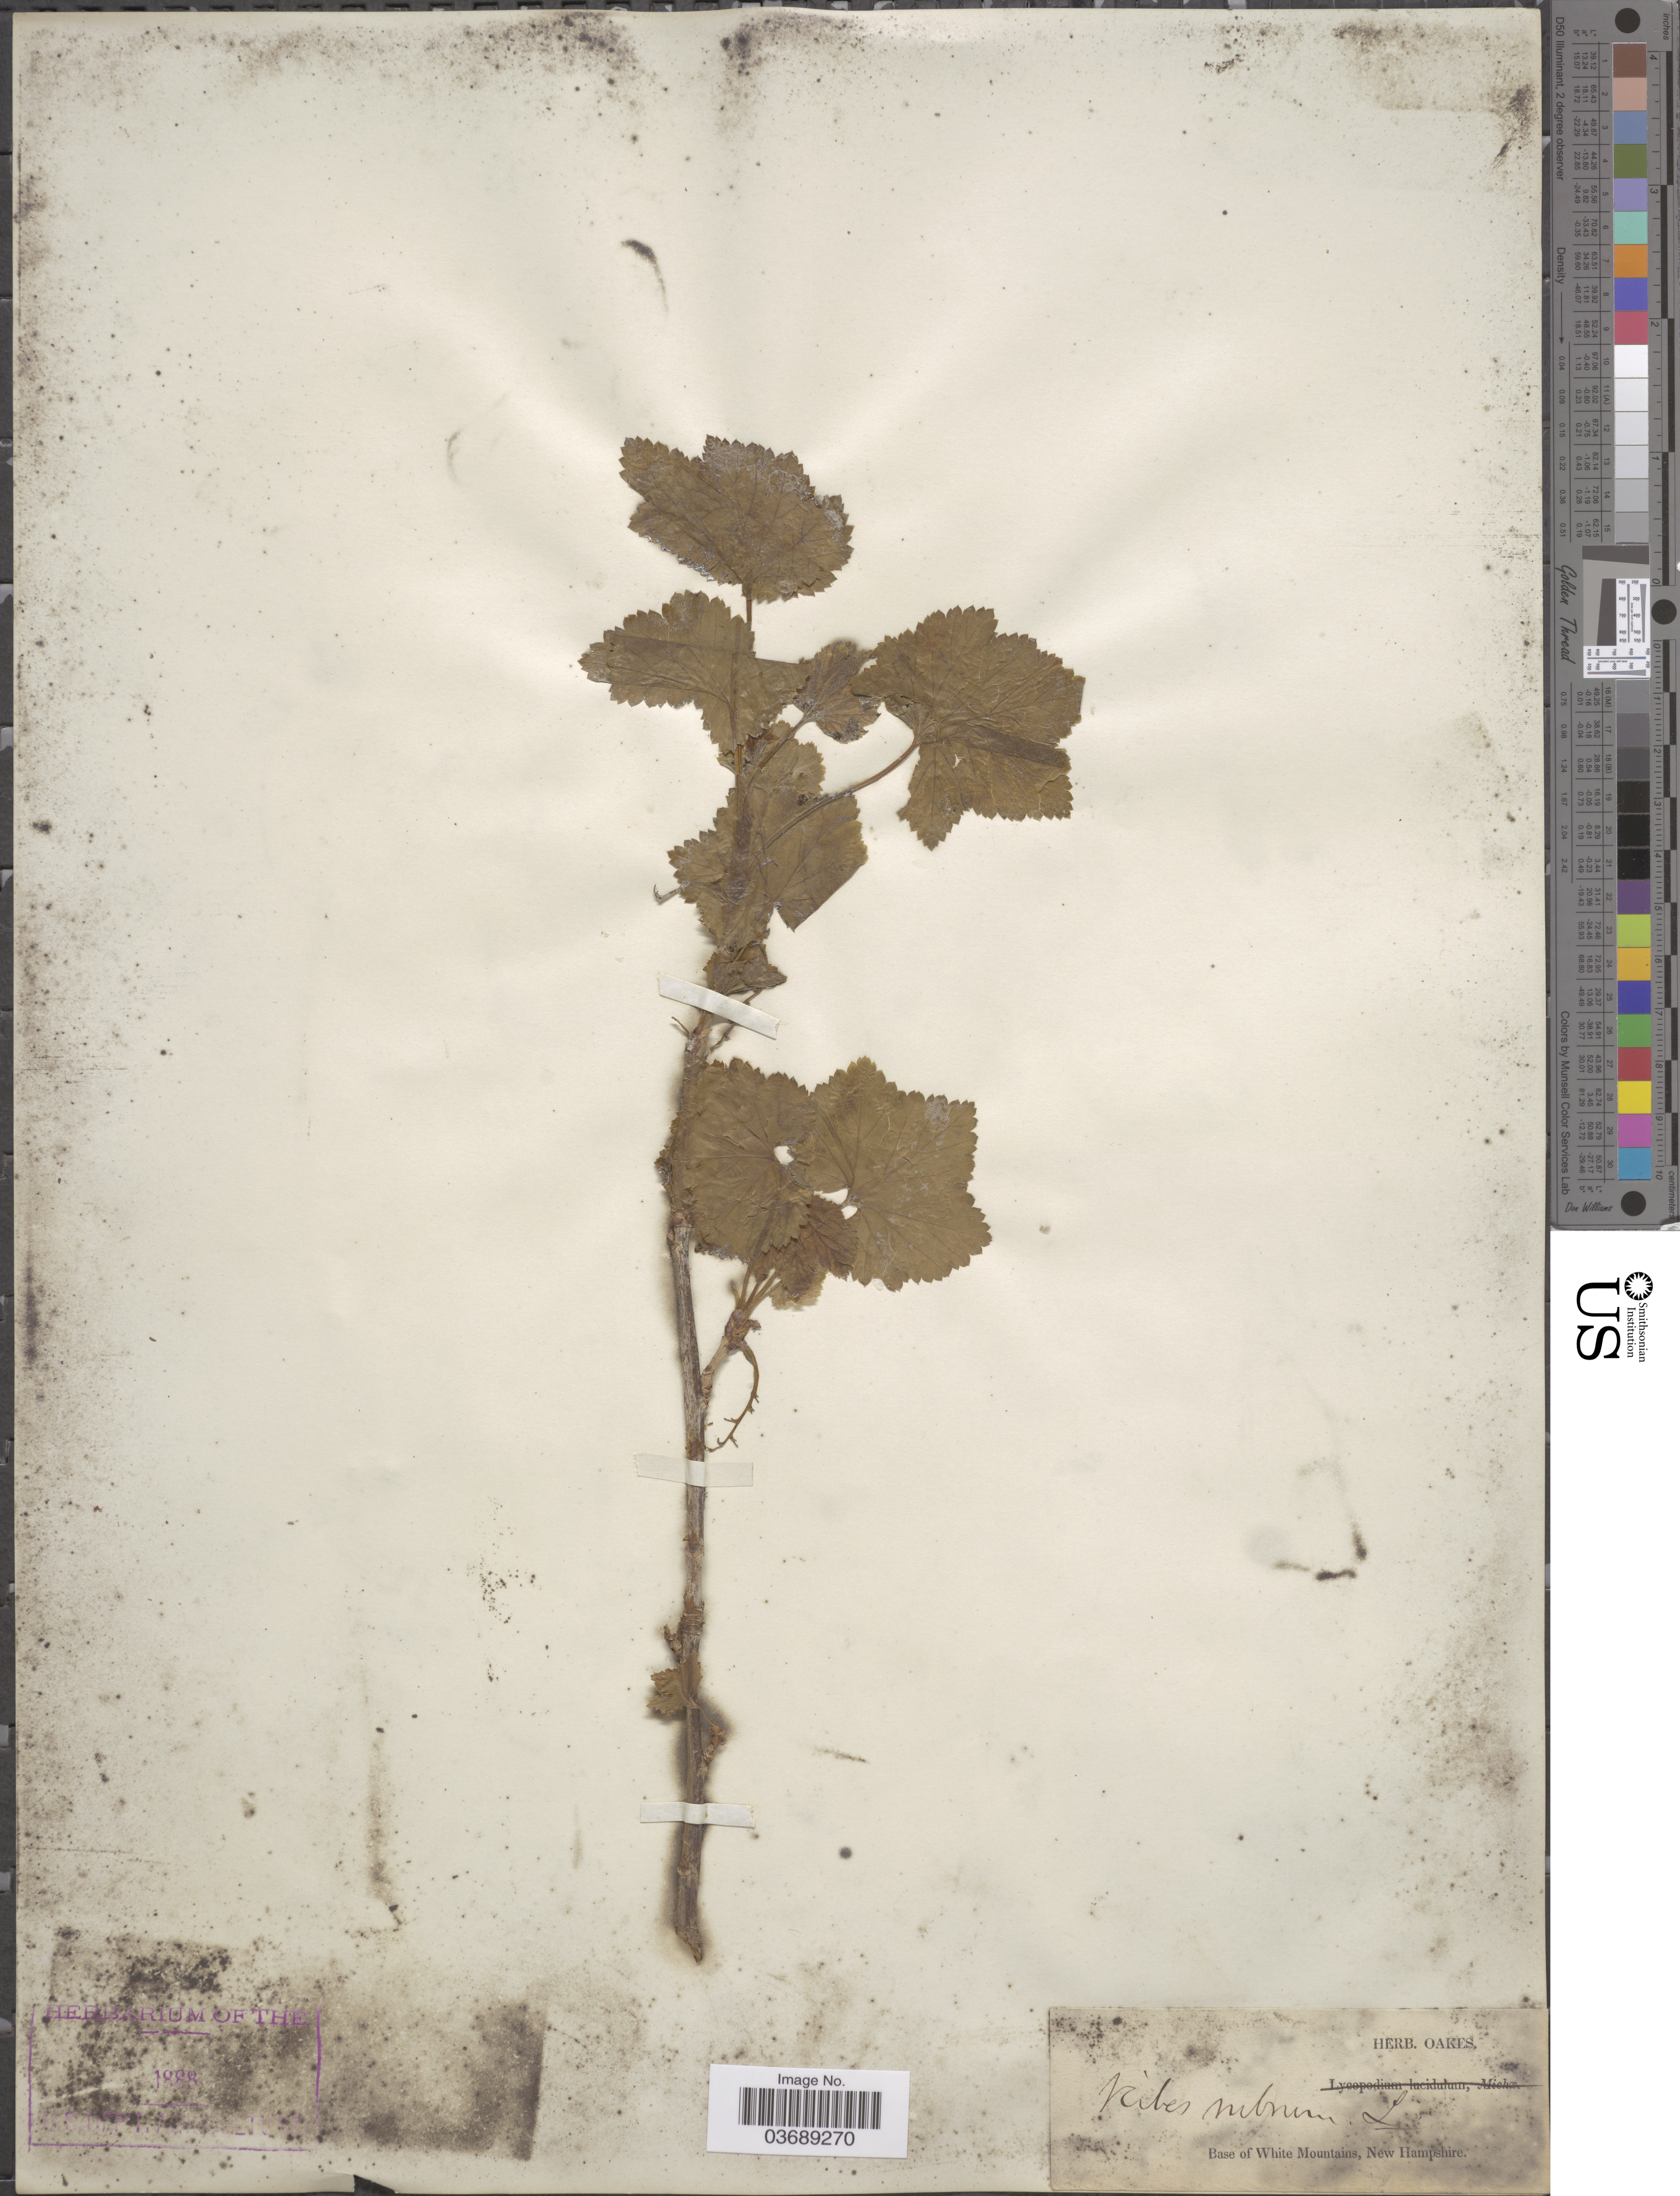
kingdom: Plantae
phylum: Tracheophyta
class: Magnoliopsida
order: Saxifragales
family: Grossulariaceae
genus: Ribes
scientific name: Ribes triste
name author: Pall.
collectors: ex herb. Oakes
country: United States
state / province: New Hampshire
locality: Base of White Mountains.